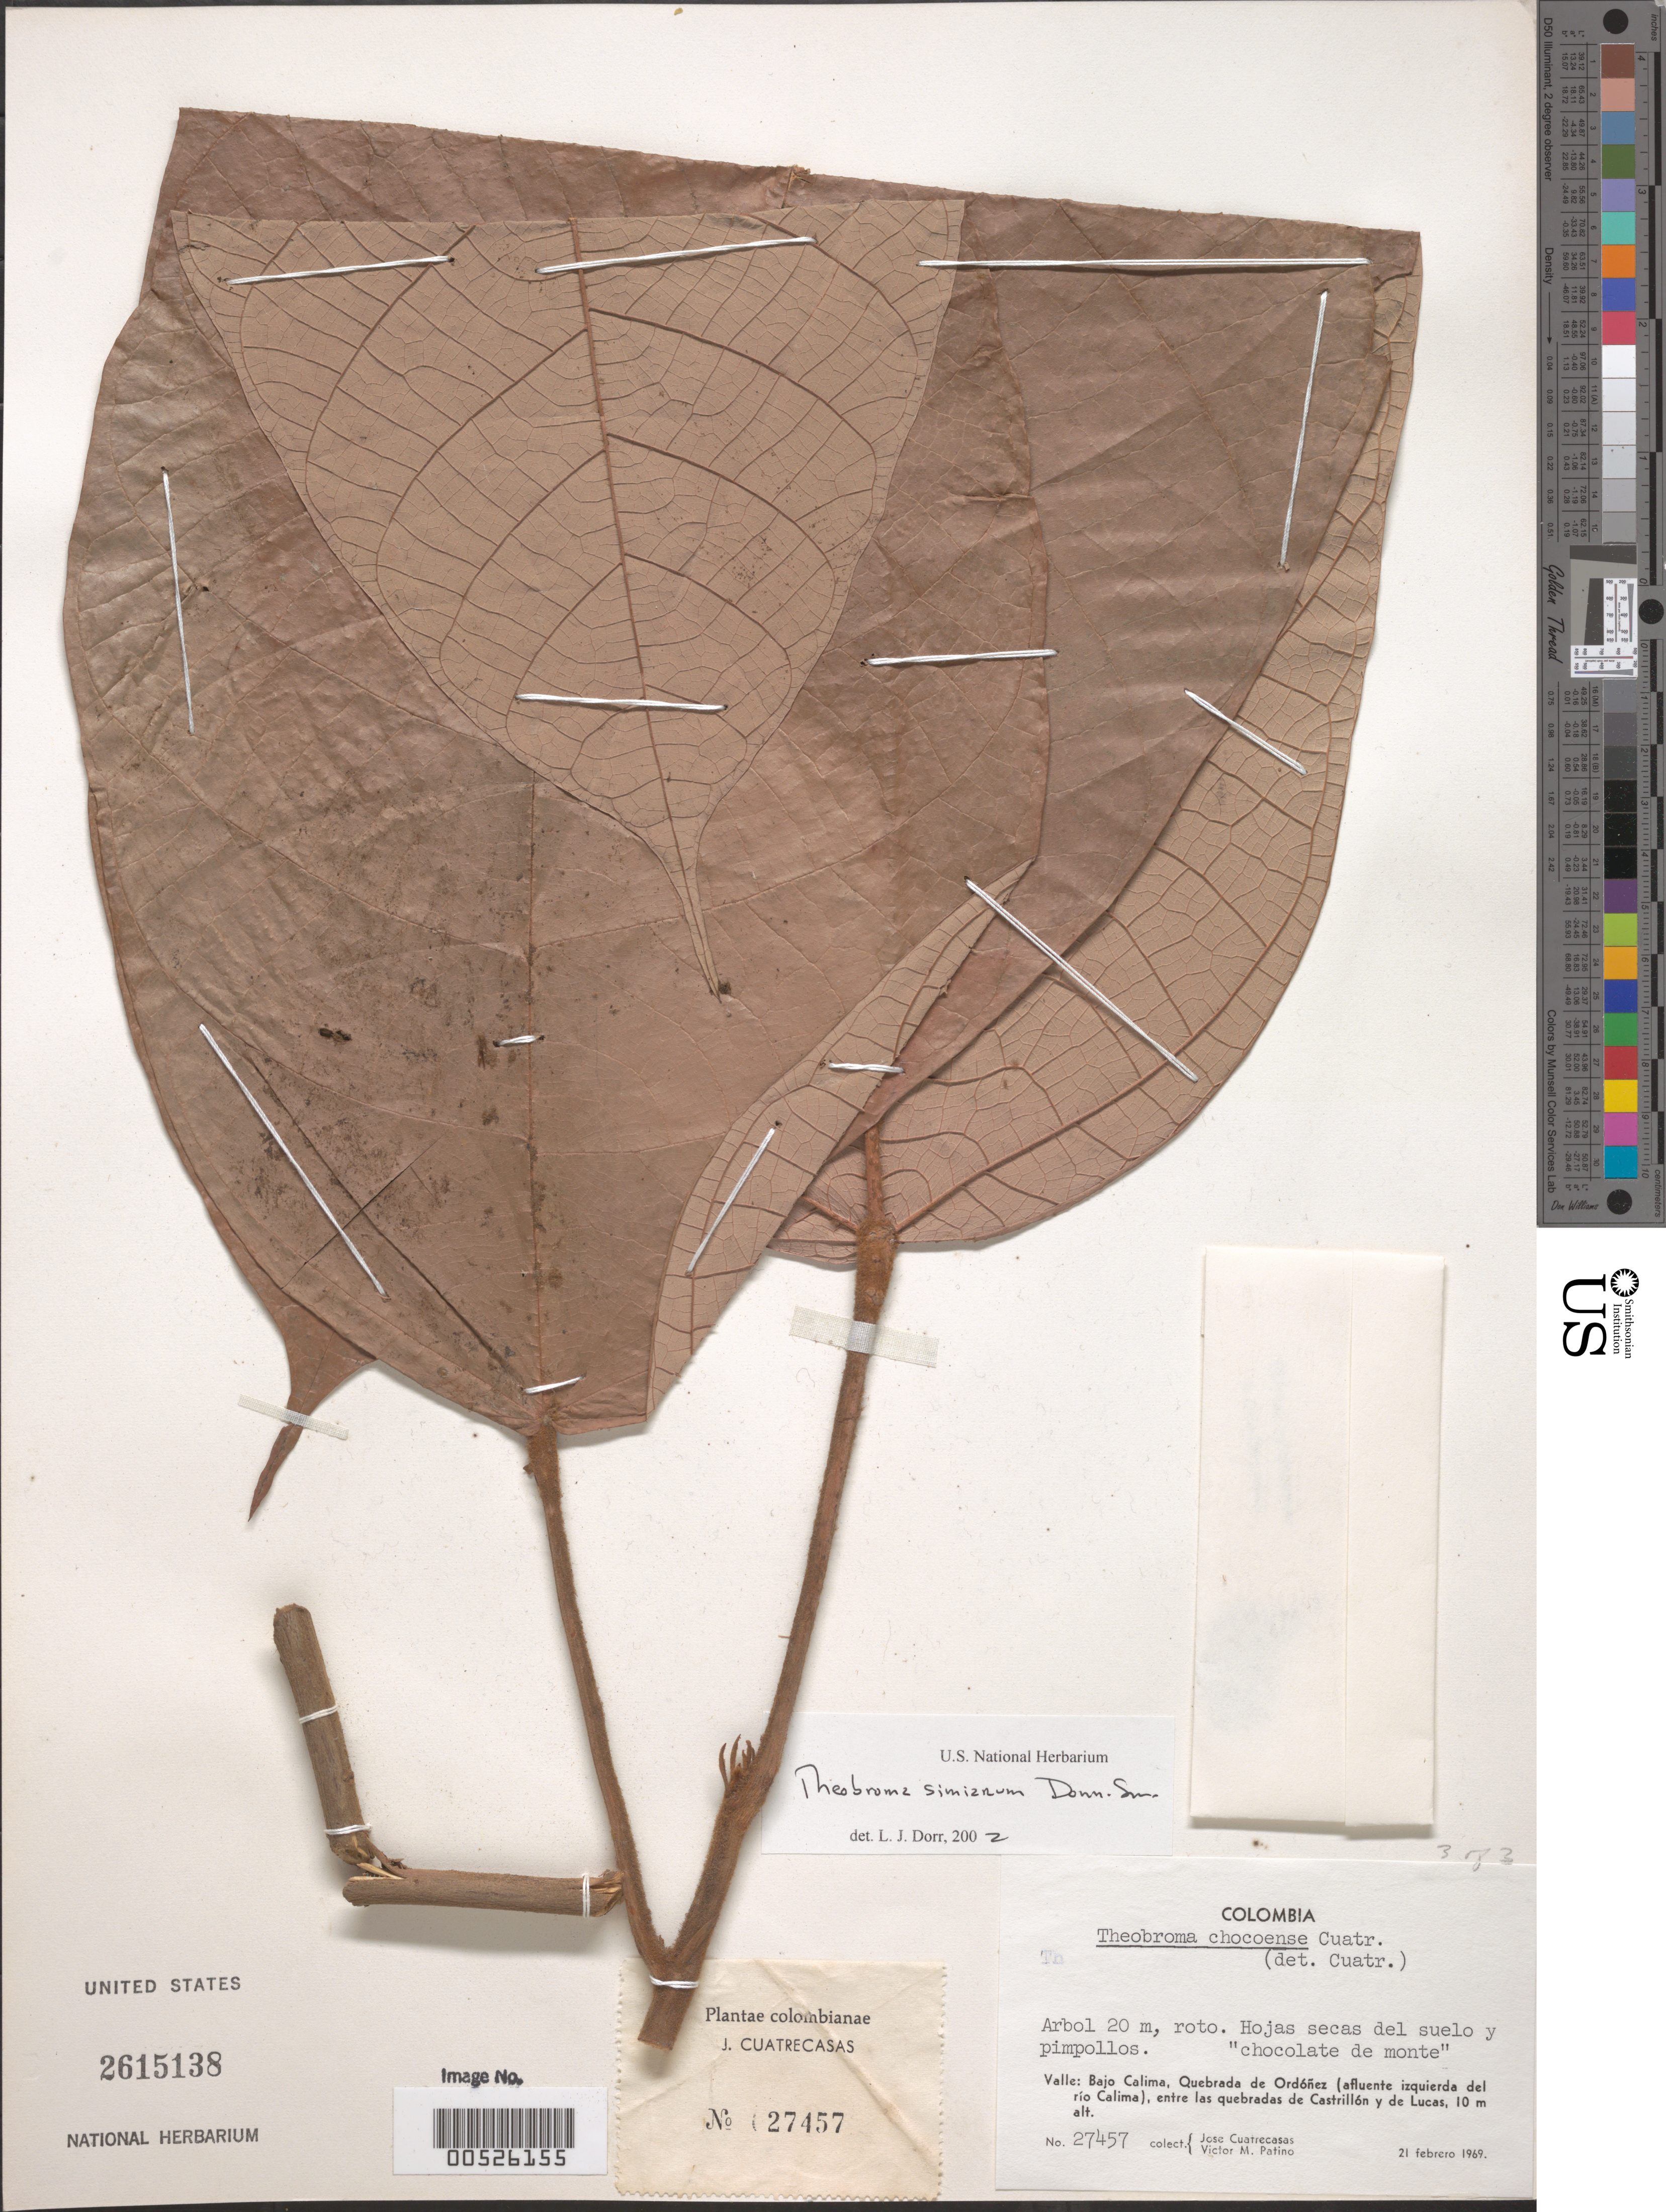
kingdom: Plantae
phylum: Tracheophyta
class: Magnoliopsida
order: Malvales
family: Malvaceae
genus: Theobroma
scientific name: Theobroma simiarum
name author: Donn. Sm.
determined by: Dorr, L. J., (BOT), Smithsonian Institution - National Museum of Natural History (UNITED STATES)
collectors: J. Cuatrecasas & V. Patino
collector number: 27457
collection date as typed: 21 Feb 1969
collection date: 1969-02-21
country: Colombia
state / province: Valle del Cauca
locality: Bajo Calima, Quebrada de Ordóñez (affluente Izquierda del Río Calima), entre las Quebradas de Castrillón y de Luces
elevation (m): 10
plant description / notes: Common name: chocolate de monte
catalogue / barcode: US 2615138